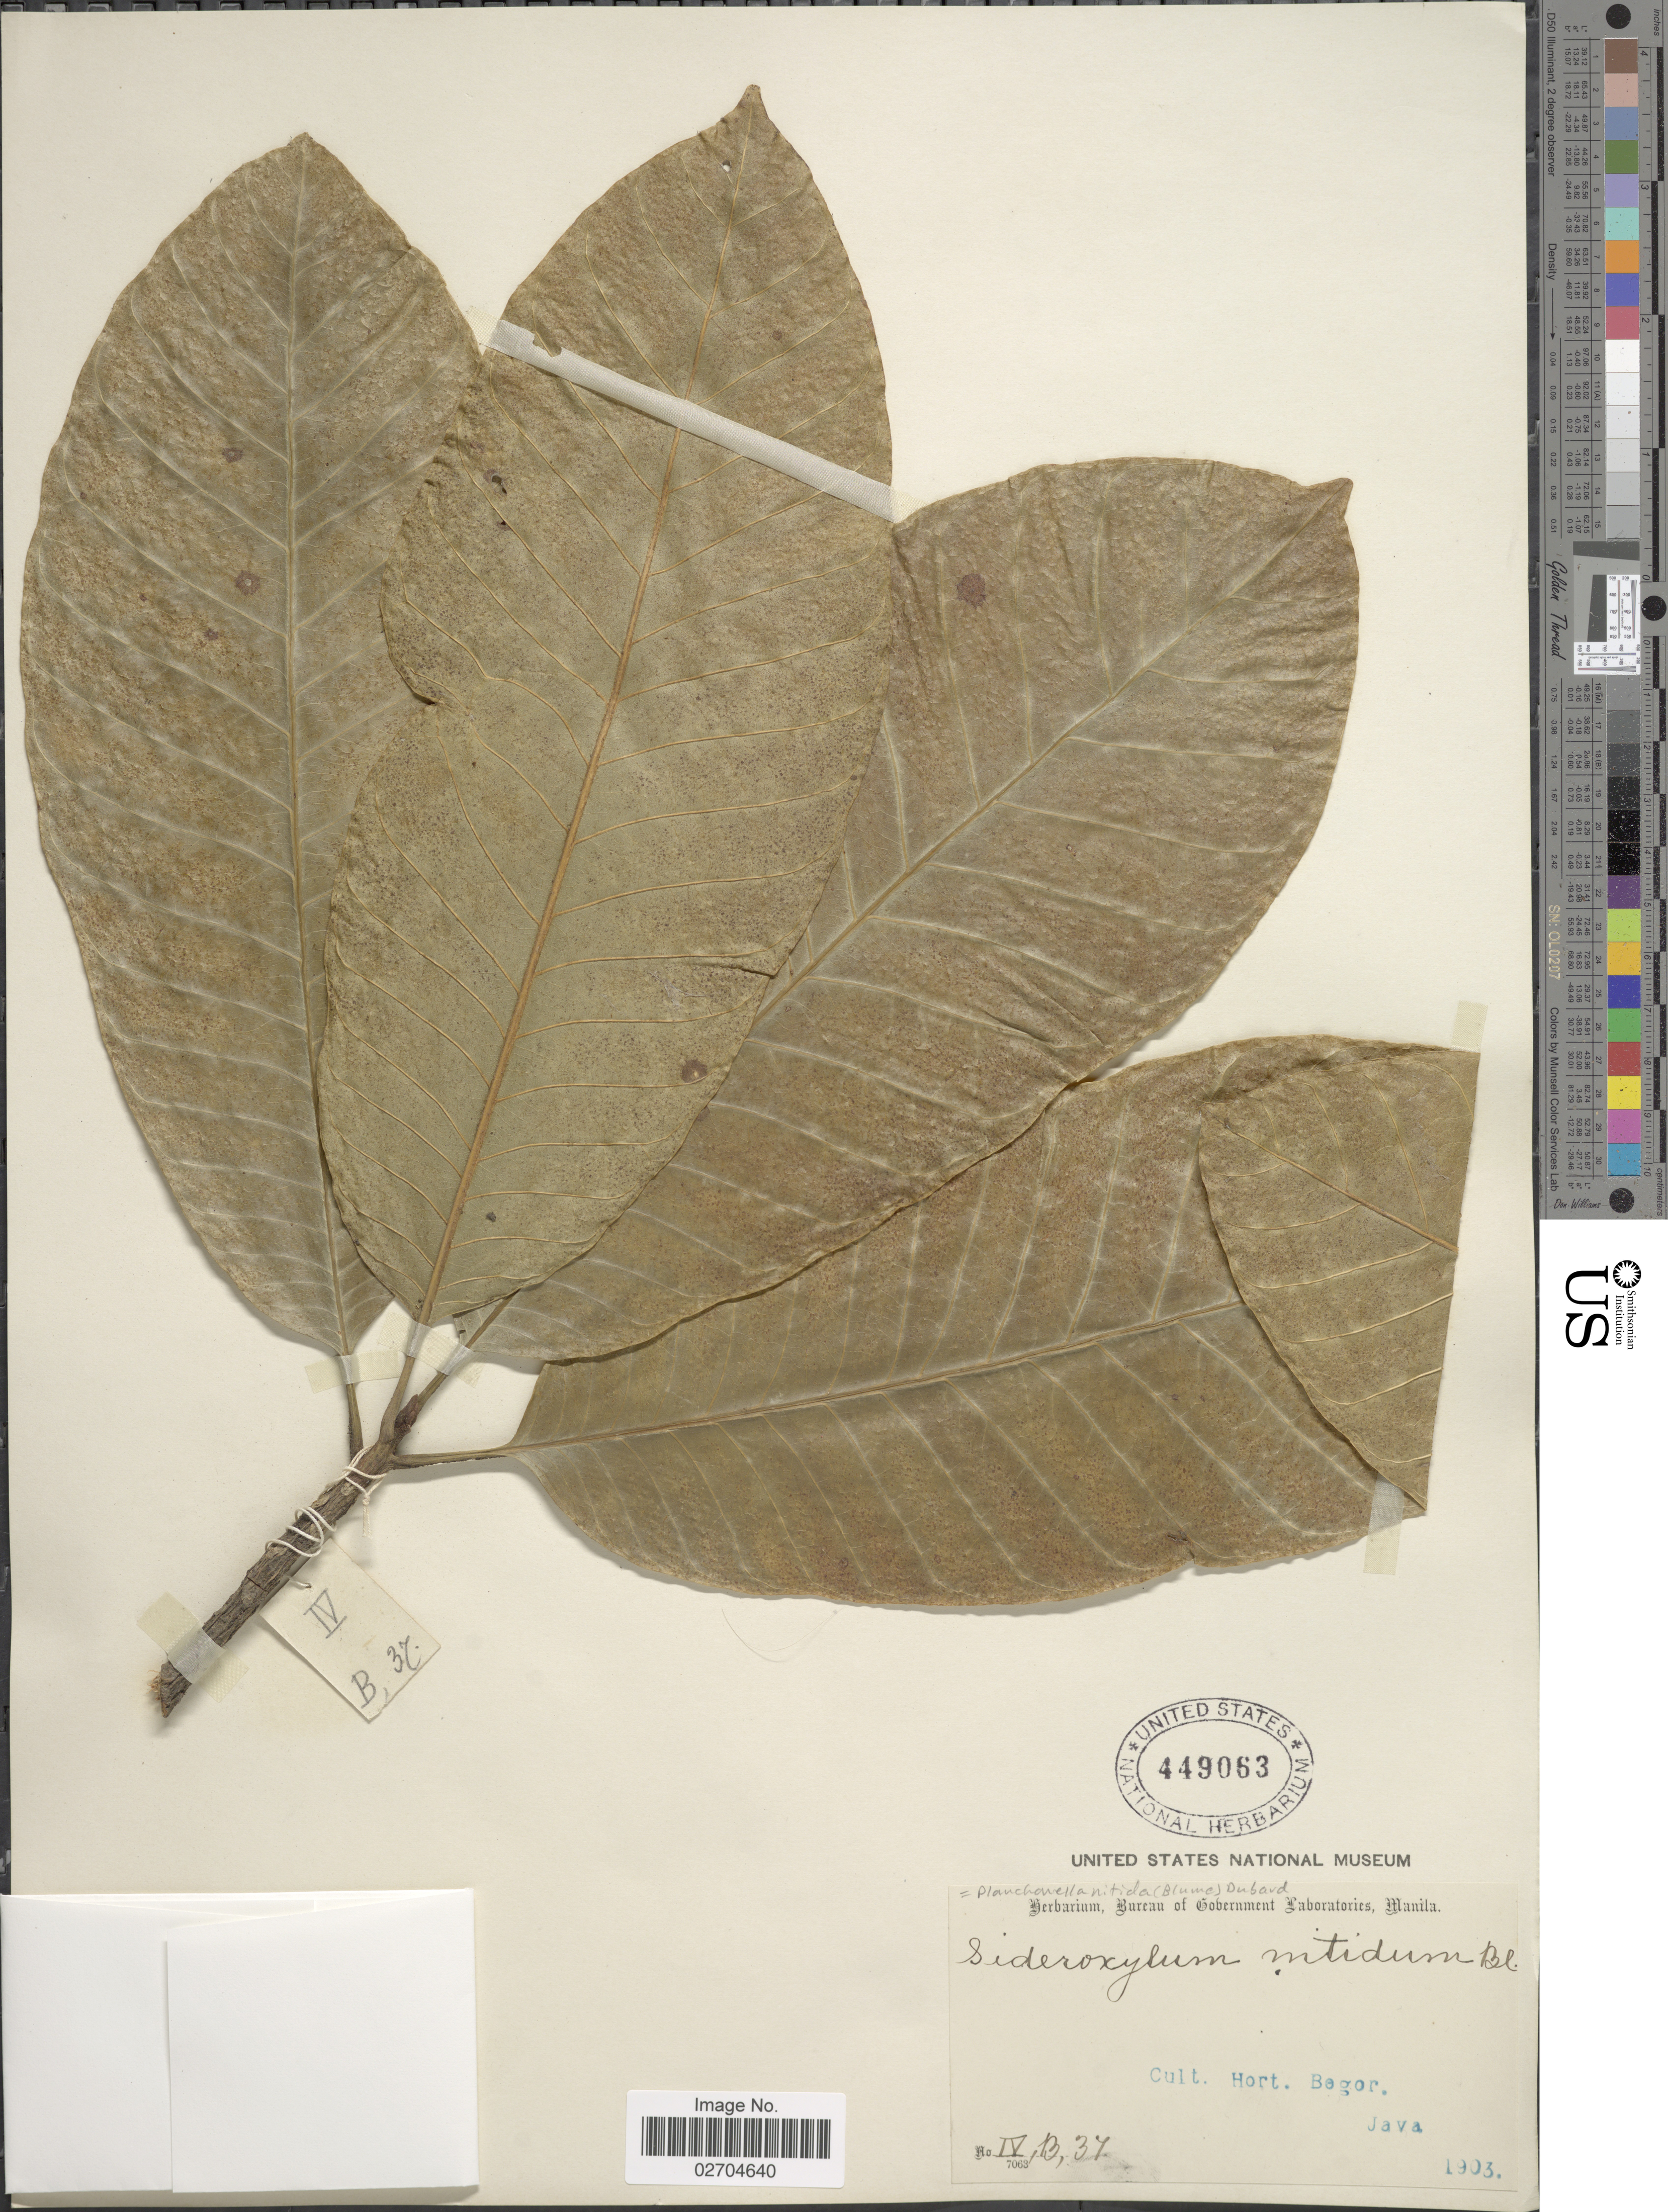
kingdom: Plantae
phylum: Tracheophyta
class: Magnoliopsida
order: Ericales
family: Sapotaceae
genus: Planchonella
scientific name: Planchonella nitida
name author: Dub.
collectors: Ex herb. Bureau of Government Laboratories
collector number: IV, B, 37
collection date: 1903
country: Indonesia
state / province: Java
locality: Cult. Hort. Bogor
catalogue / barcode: US 449063